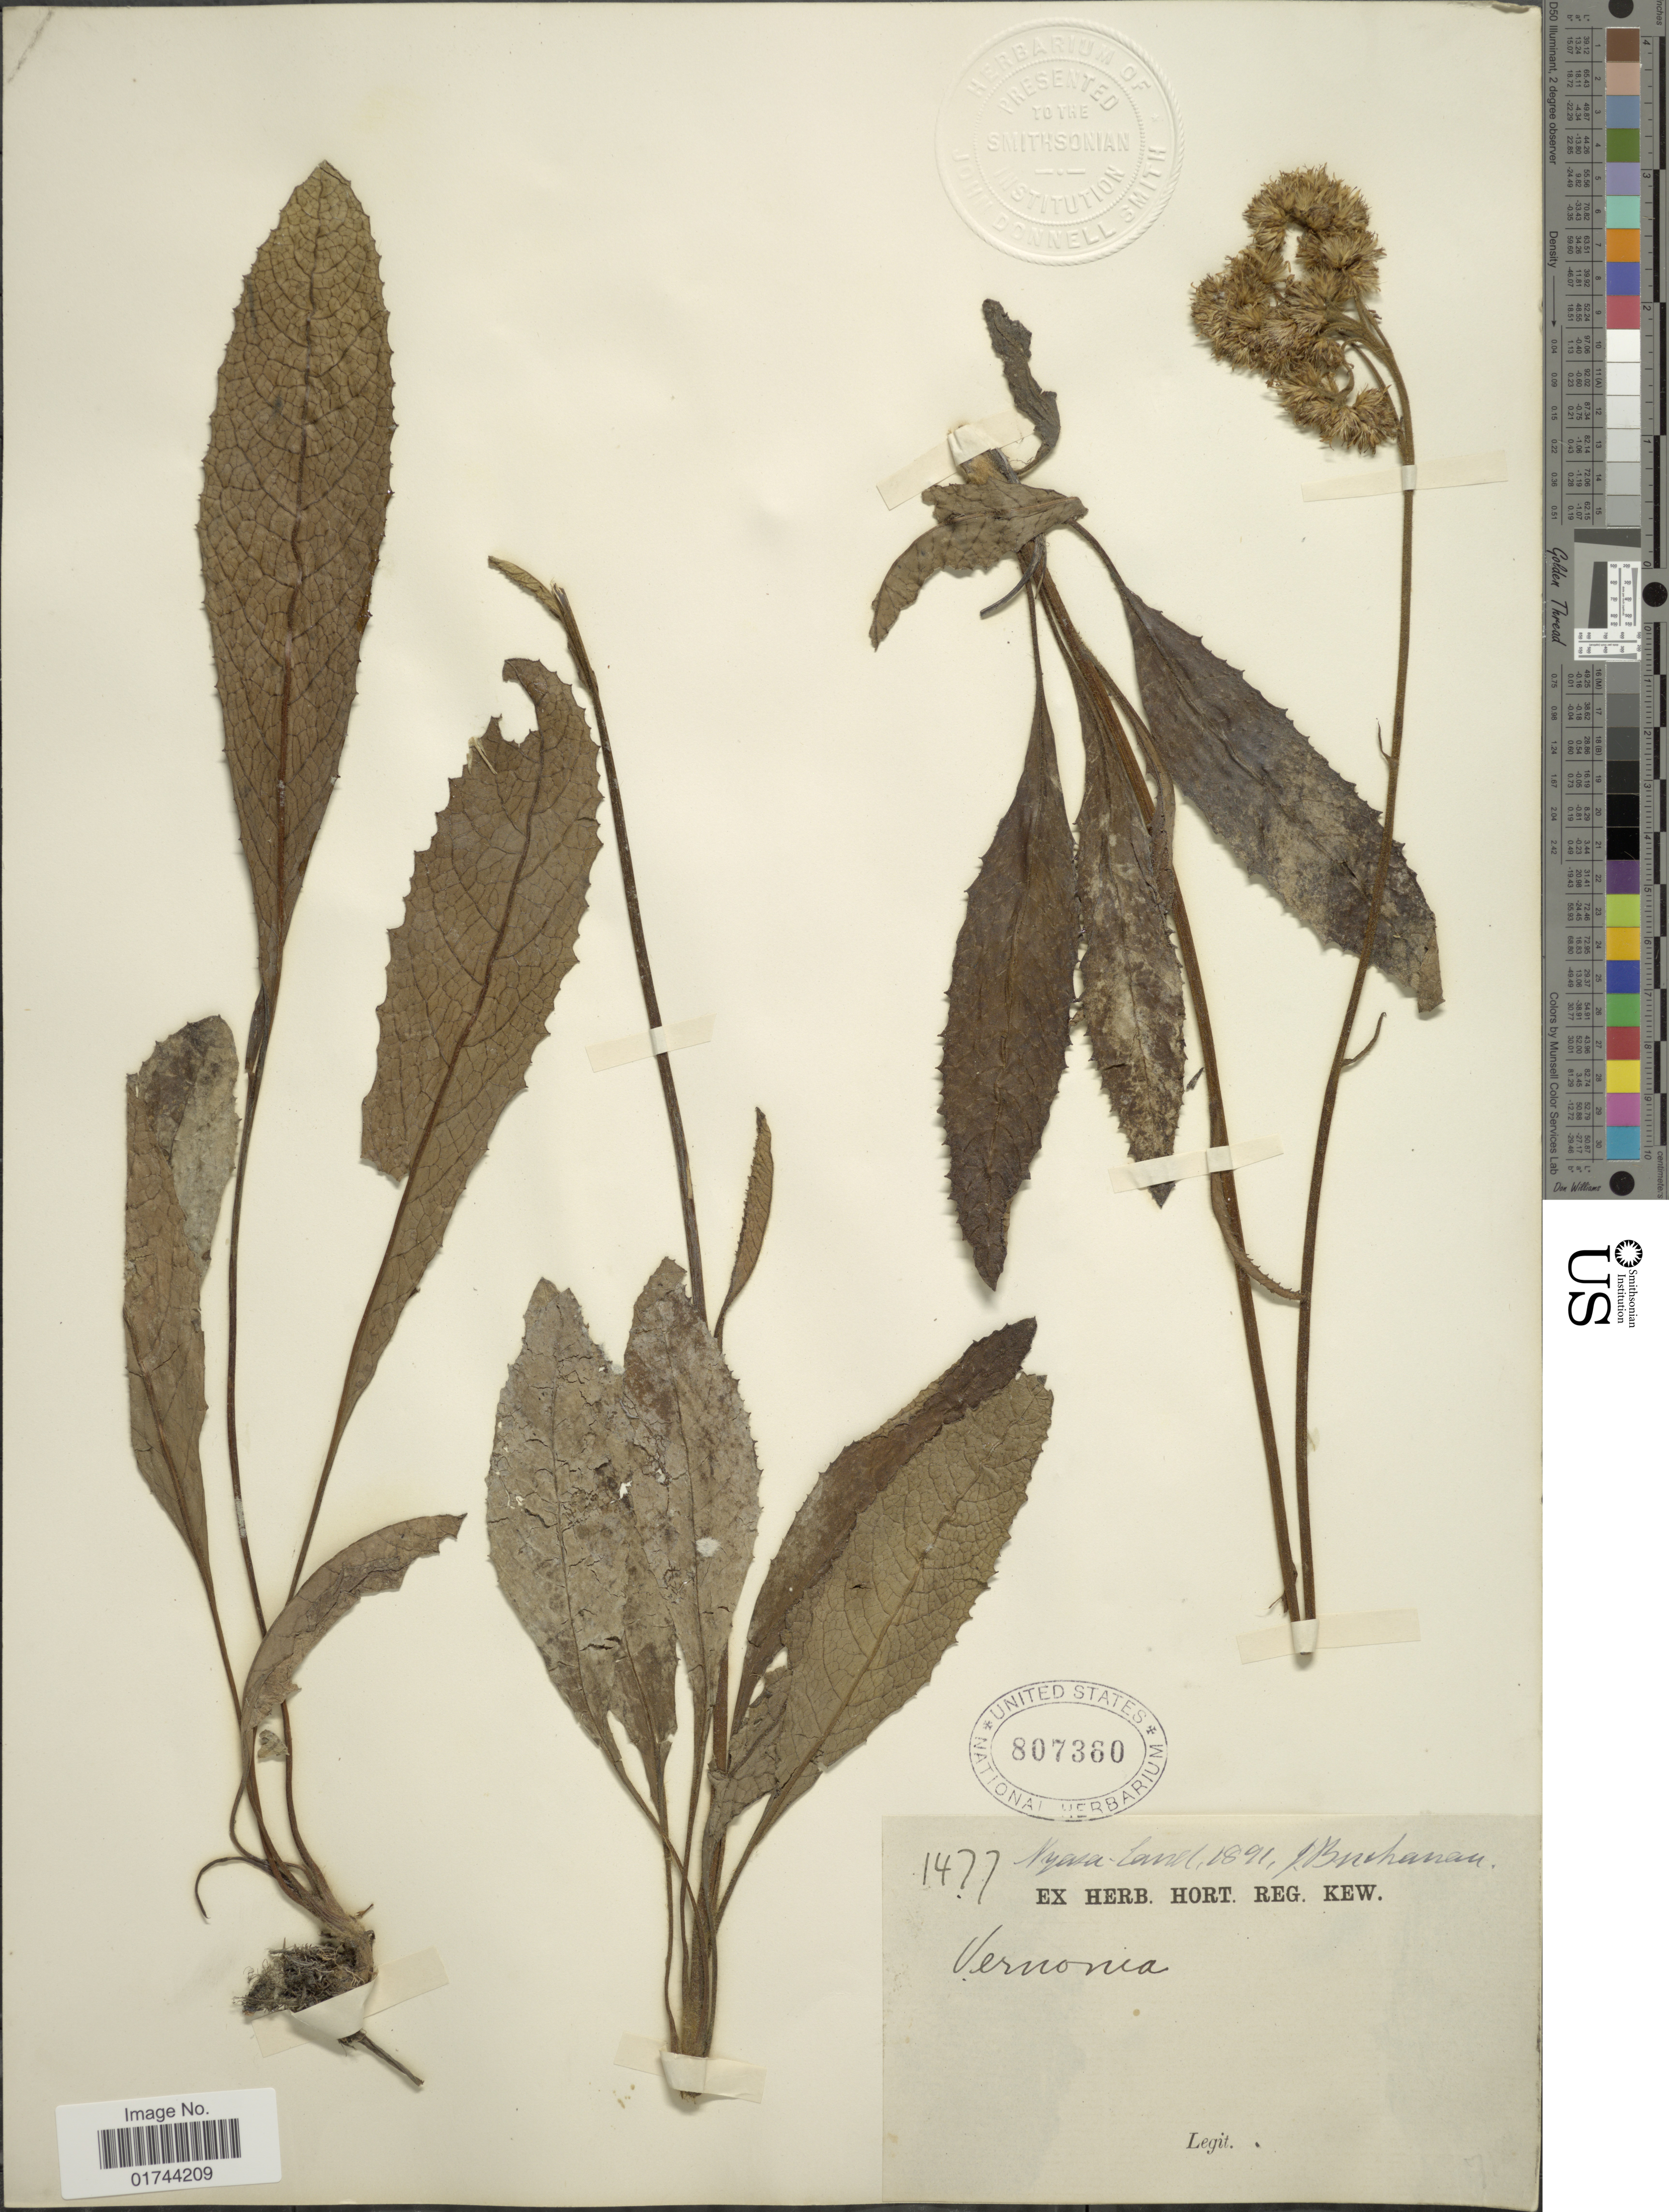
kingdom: Plantae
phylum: Tracheophyta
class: Magnoliopsida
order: Asterales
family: Asteraceae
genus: Inula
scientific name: Inula sp.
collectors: J. Buchanan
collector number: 1477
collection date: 1891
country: Malawi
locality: Nyassa-land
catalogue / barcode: US 807360